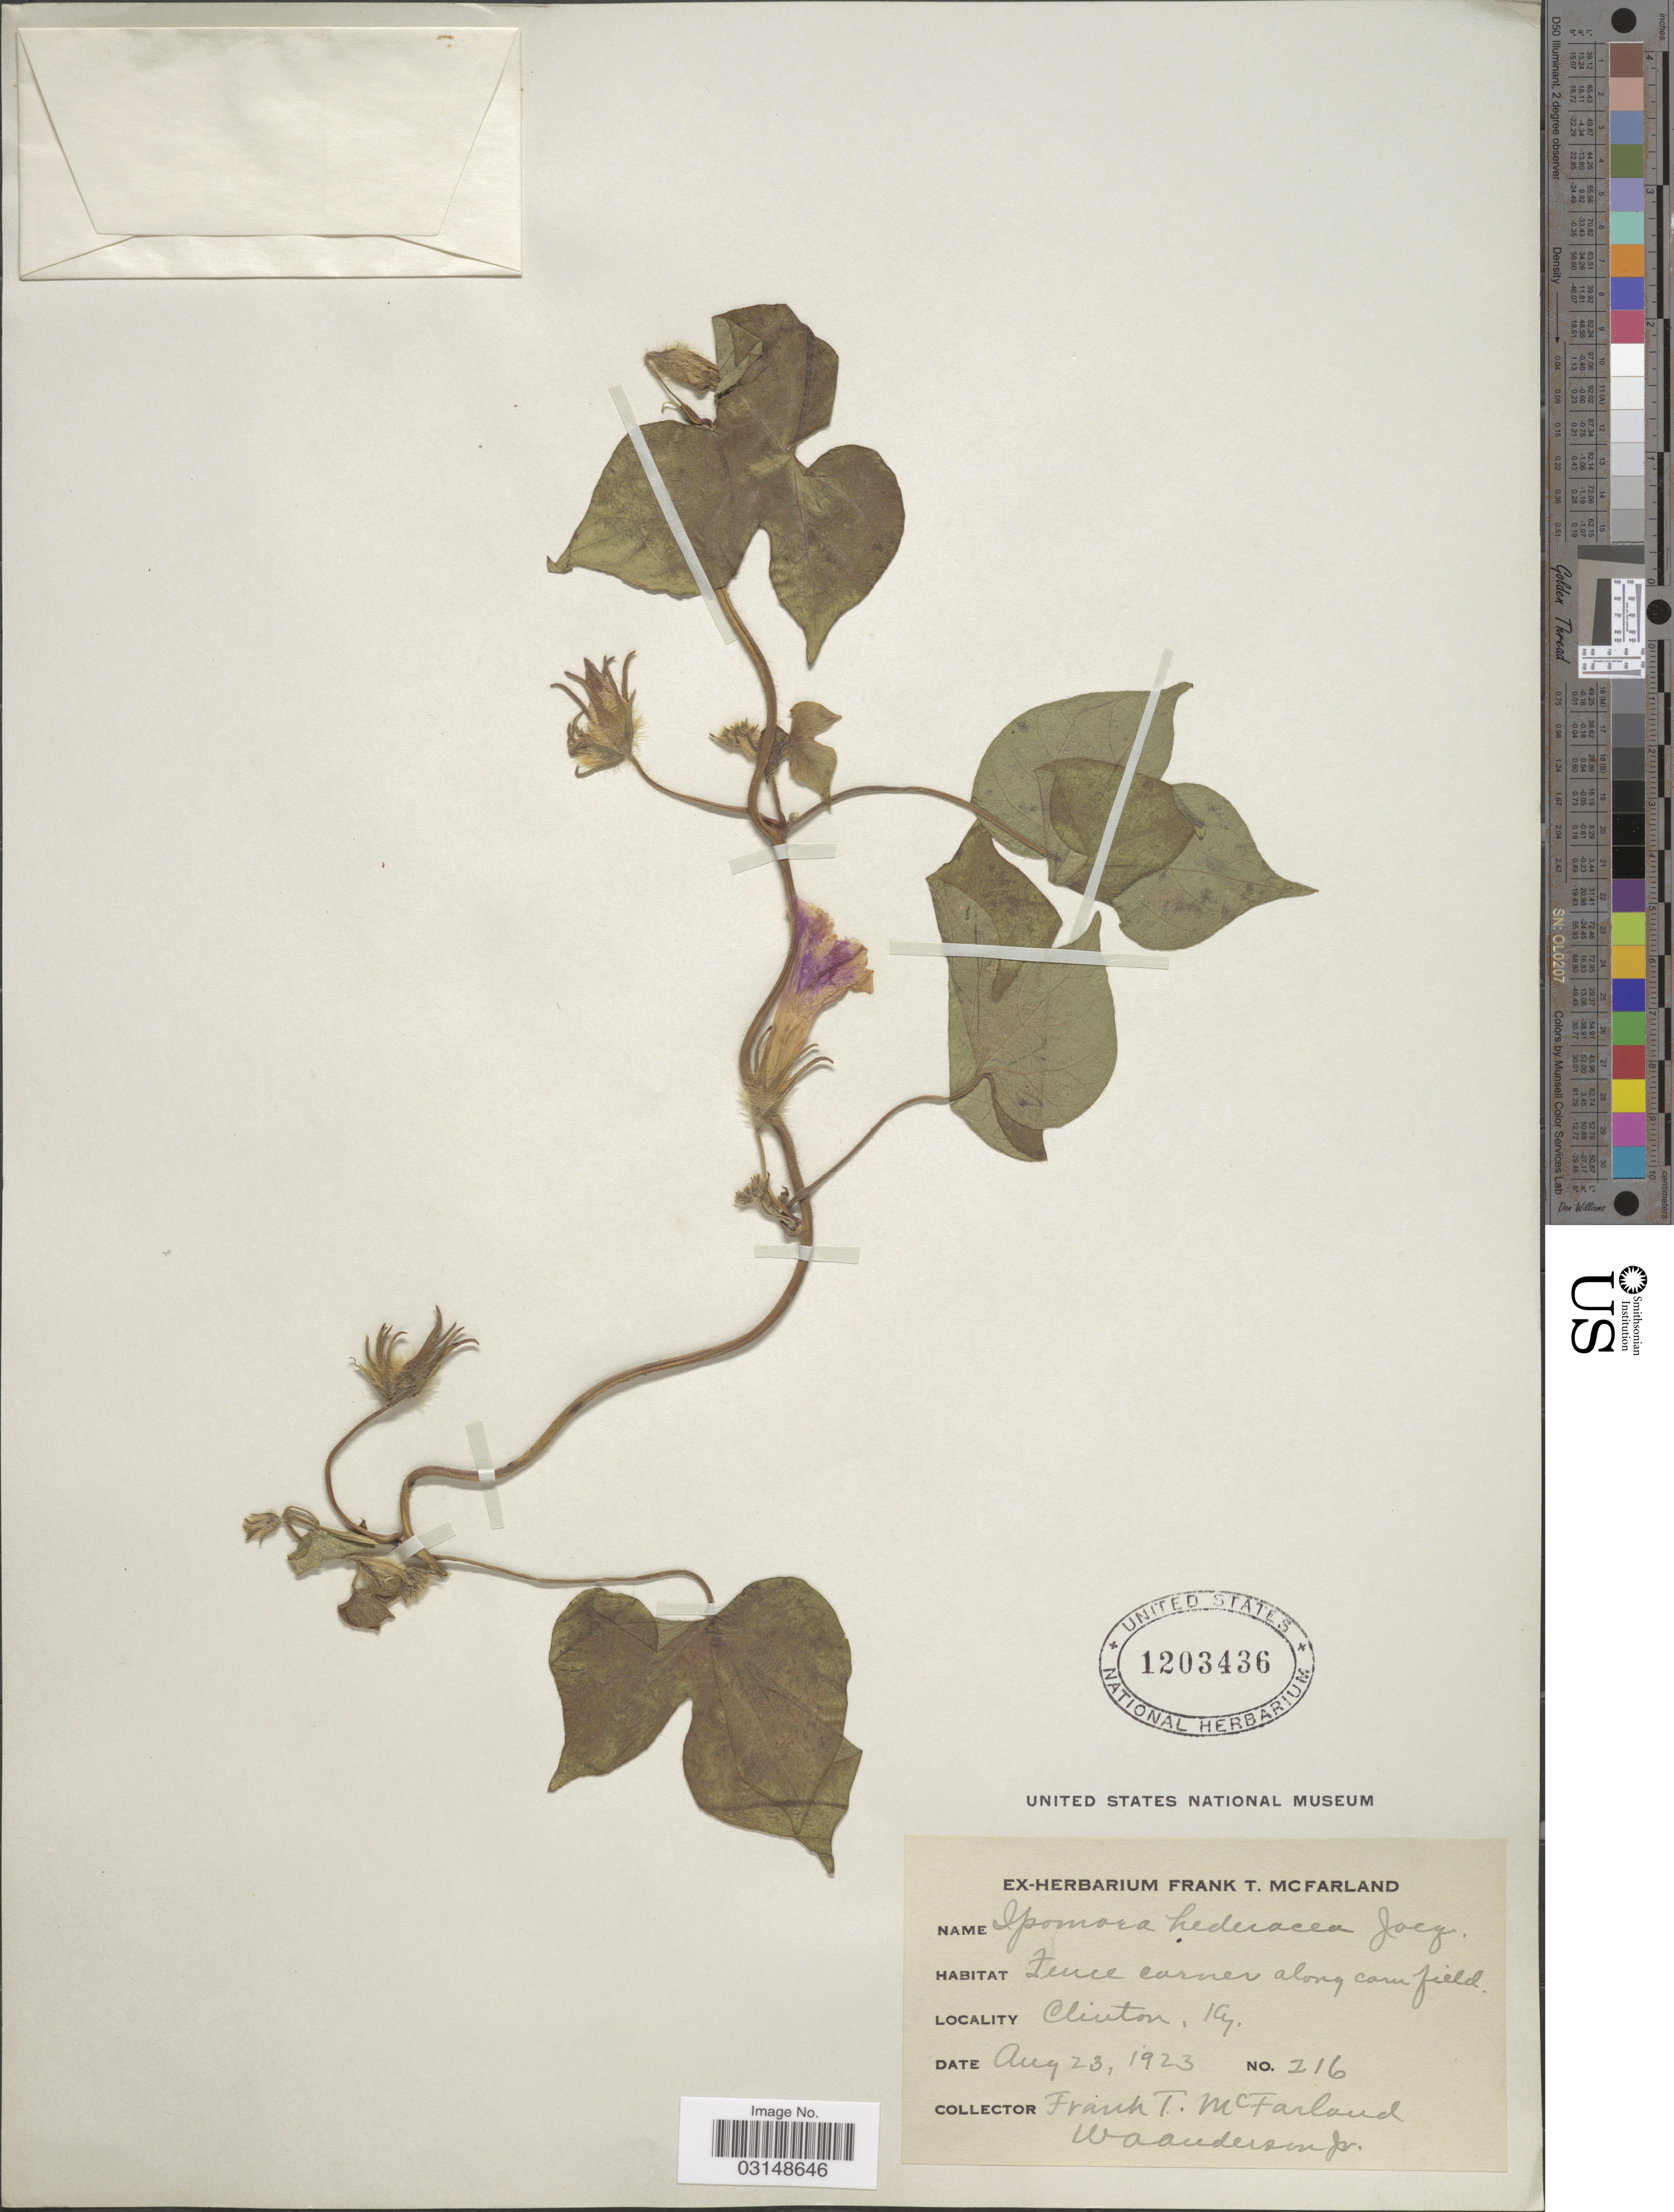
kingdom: Plantae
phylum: Tracheophyta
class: Magnoliopsida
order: Solanales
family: Convolvulaceae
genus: Ipomoea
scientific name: Ipomoea hederacea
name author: Jacq.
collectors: F. McFarland & W. A. Anderson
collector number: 216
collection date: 1923-08-23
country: United States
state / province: Kentucky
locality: Clinton, Ky, Fence corner along corn field.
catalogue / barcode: US 1203436